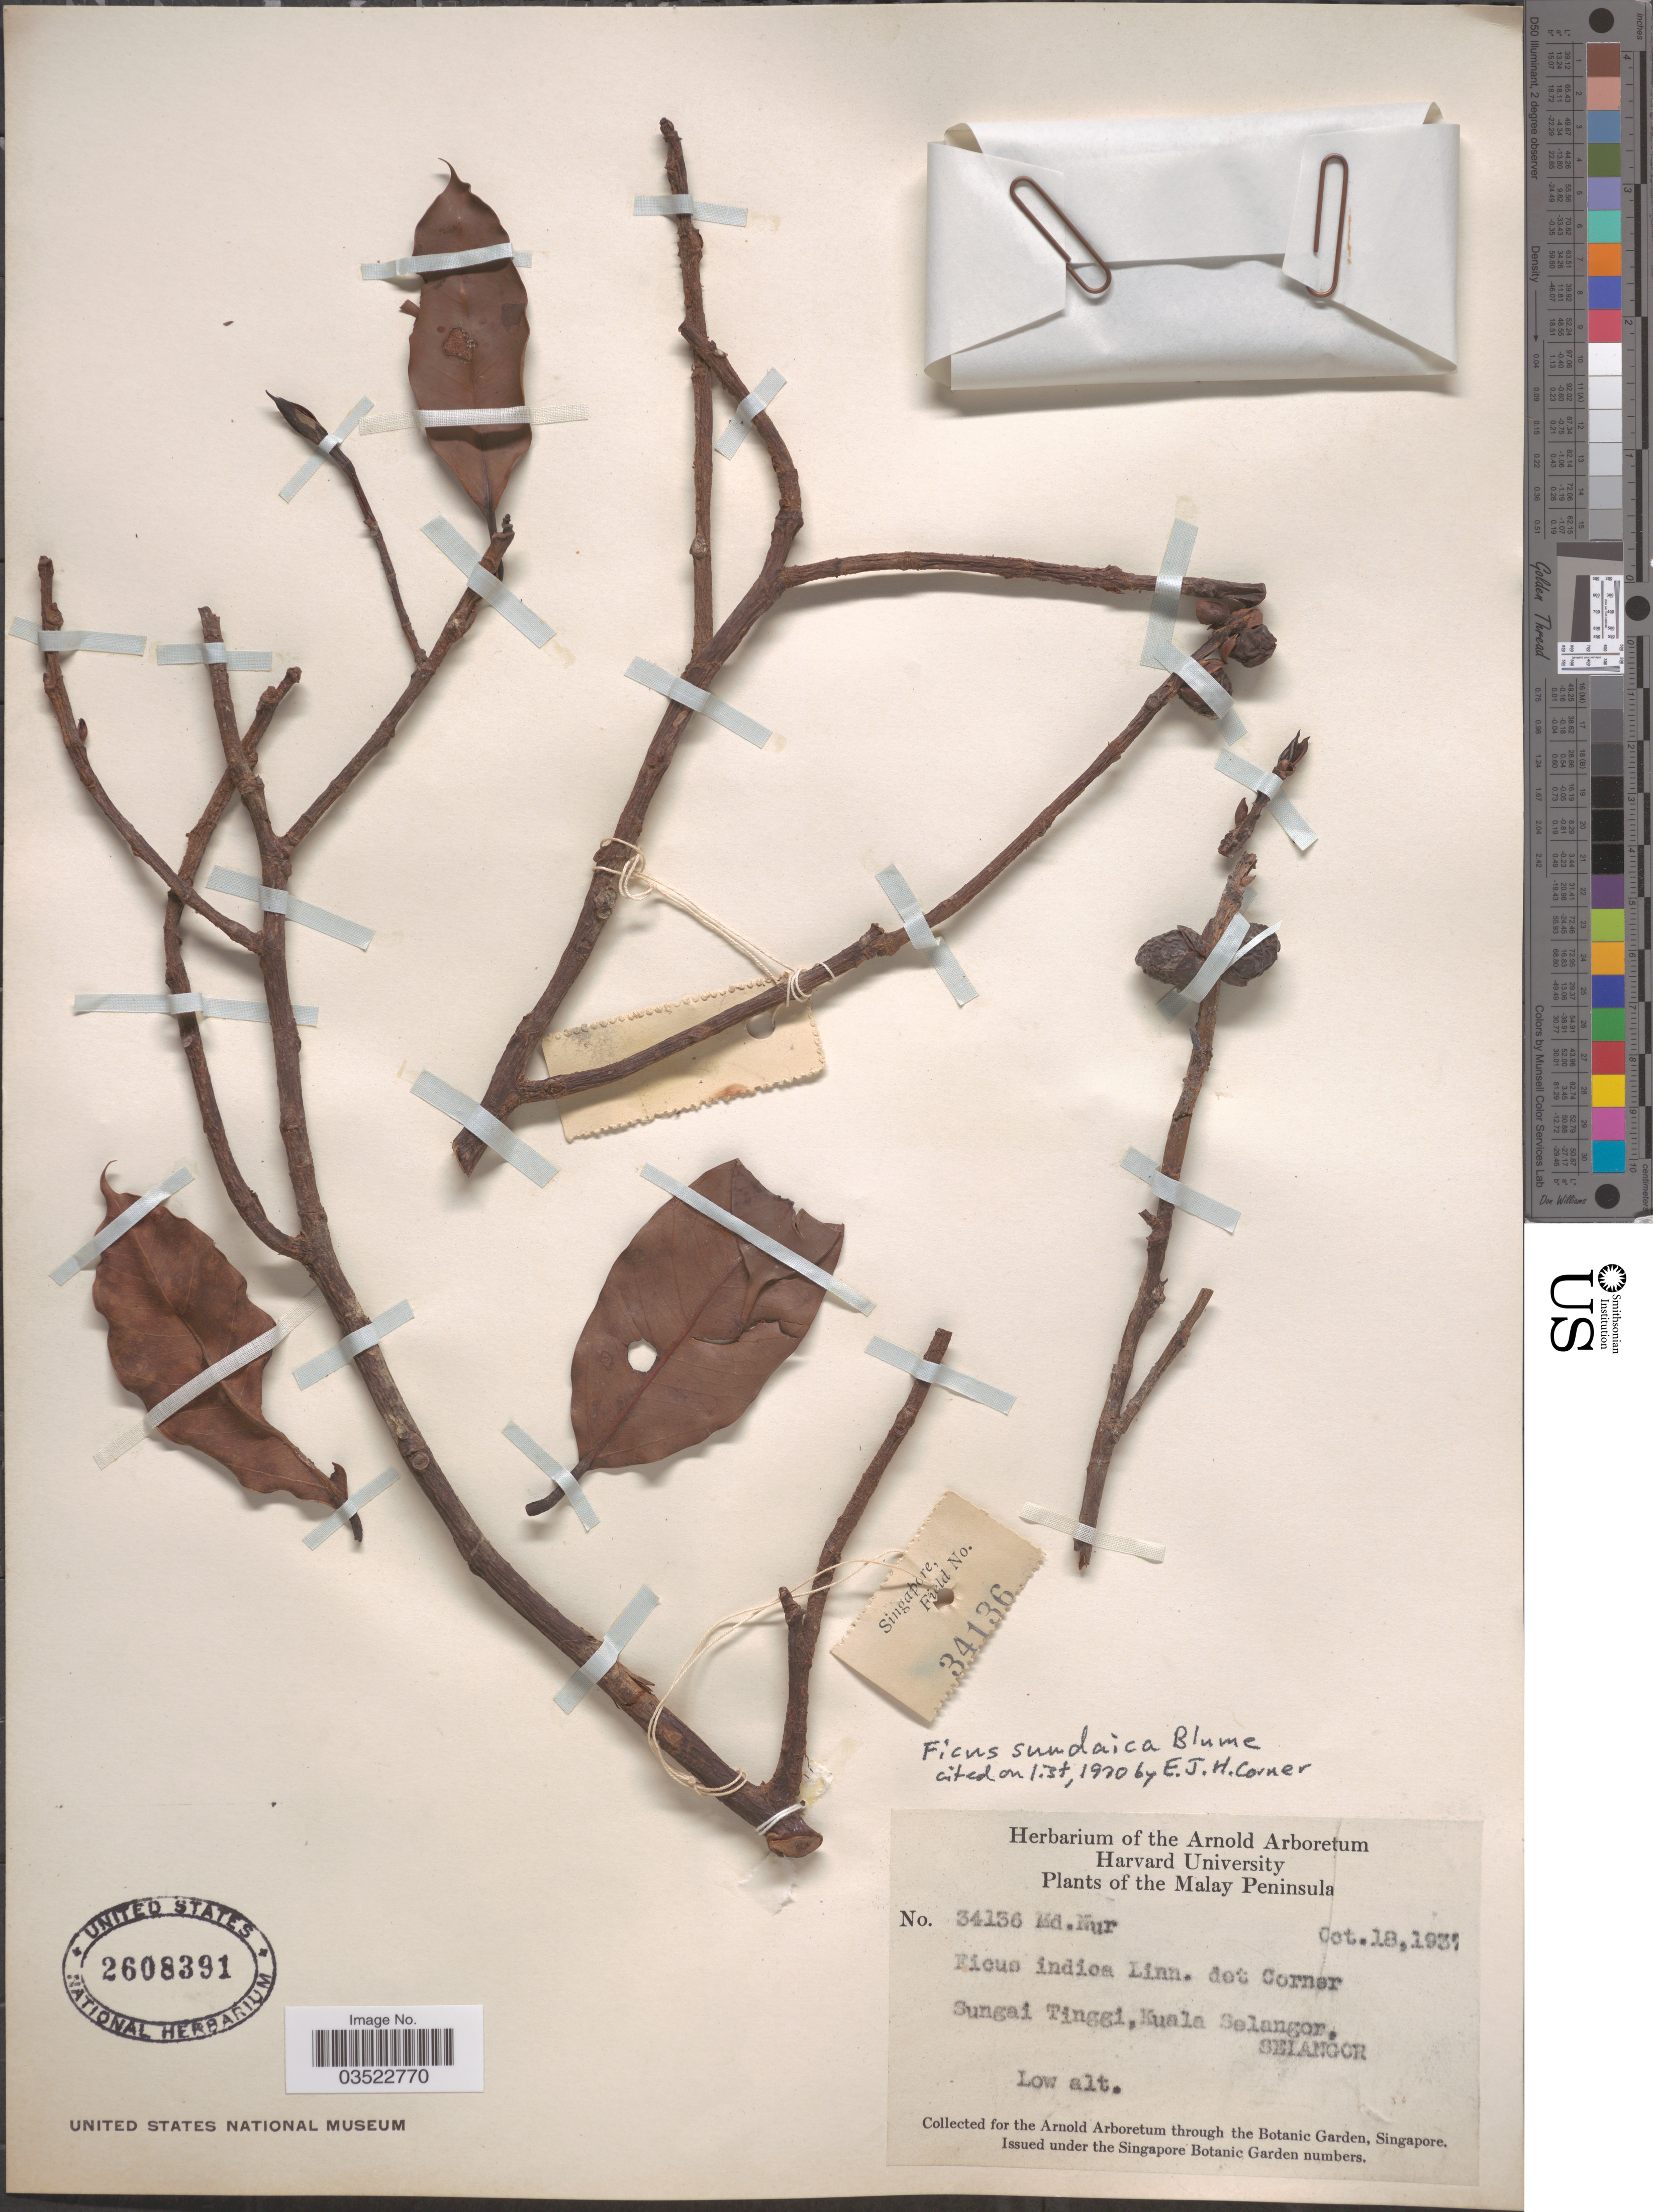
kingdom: Plantae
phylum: Tracheophyta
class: Magnoliopsida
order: Rosales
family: Moraceae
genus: Ficus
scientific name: Ficus sundaica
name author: Blume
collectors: M. Nur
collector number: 34136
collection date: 1937-10-18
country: Malaysia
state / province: Selangor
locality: Malay Peninsula. Sungai Tinggi, Kuala Selangor.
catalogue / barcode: US 2608391